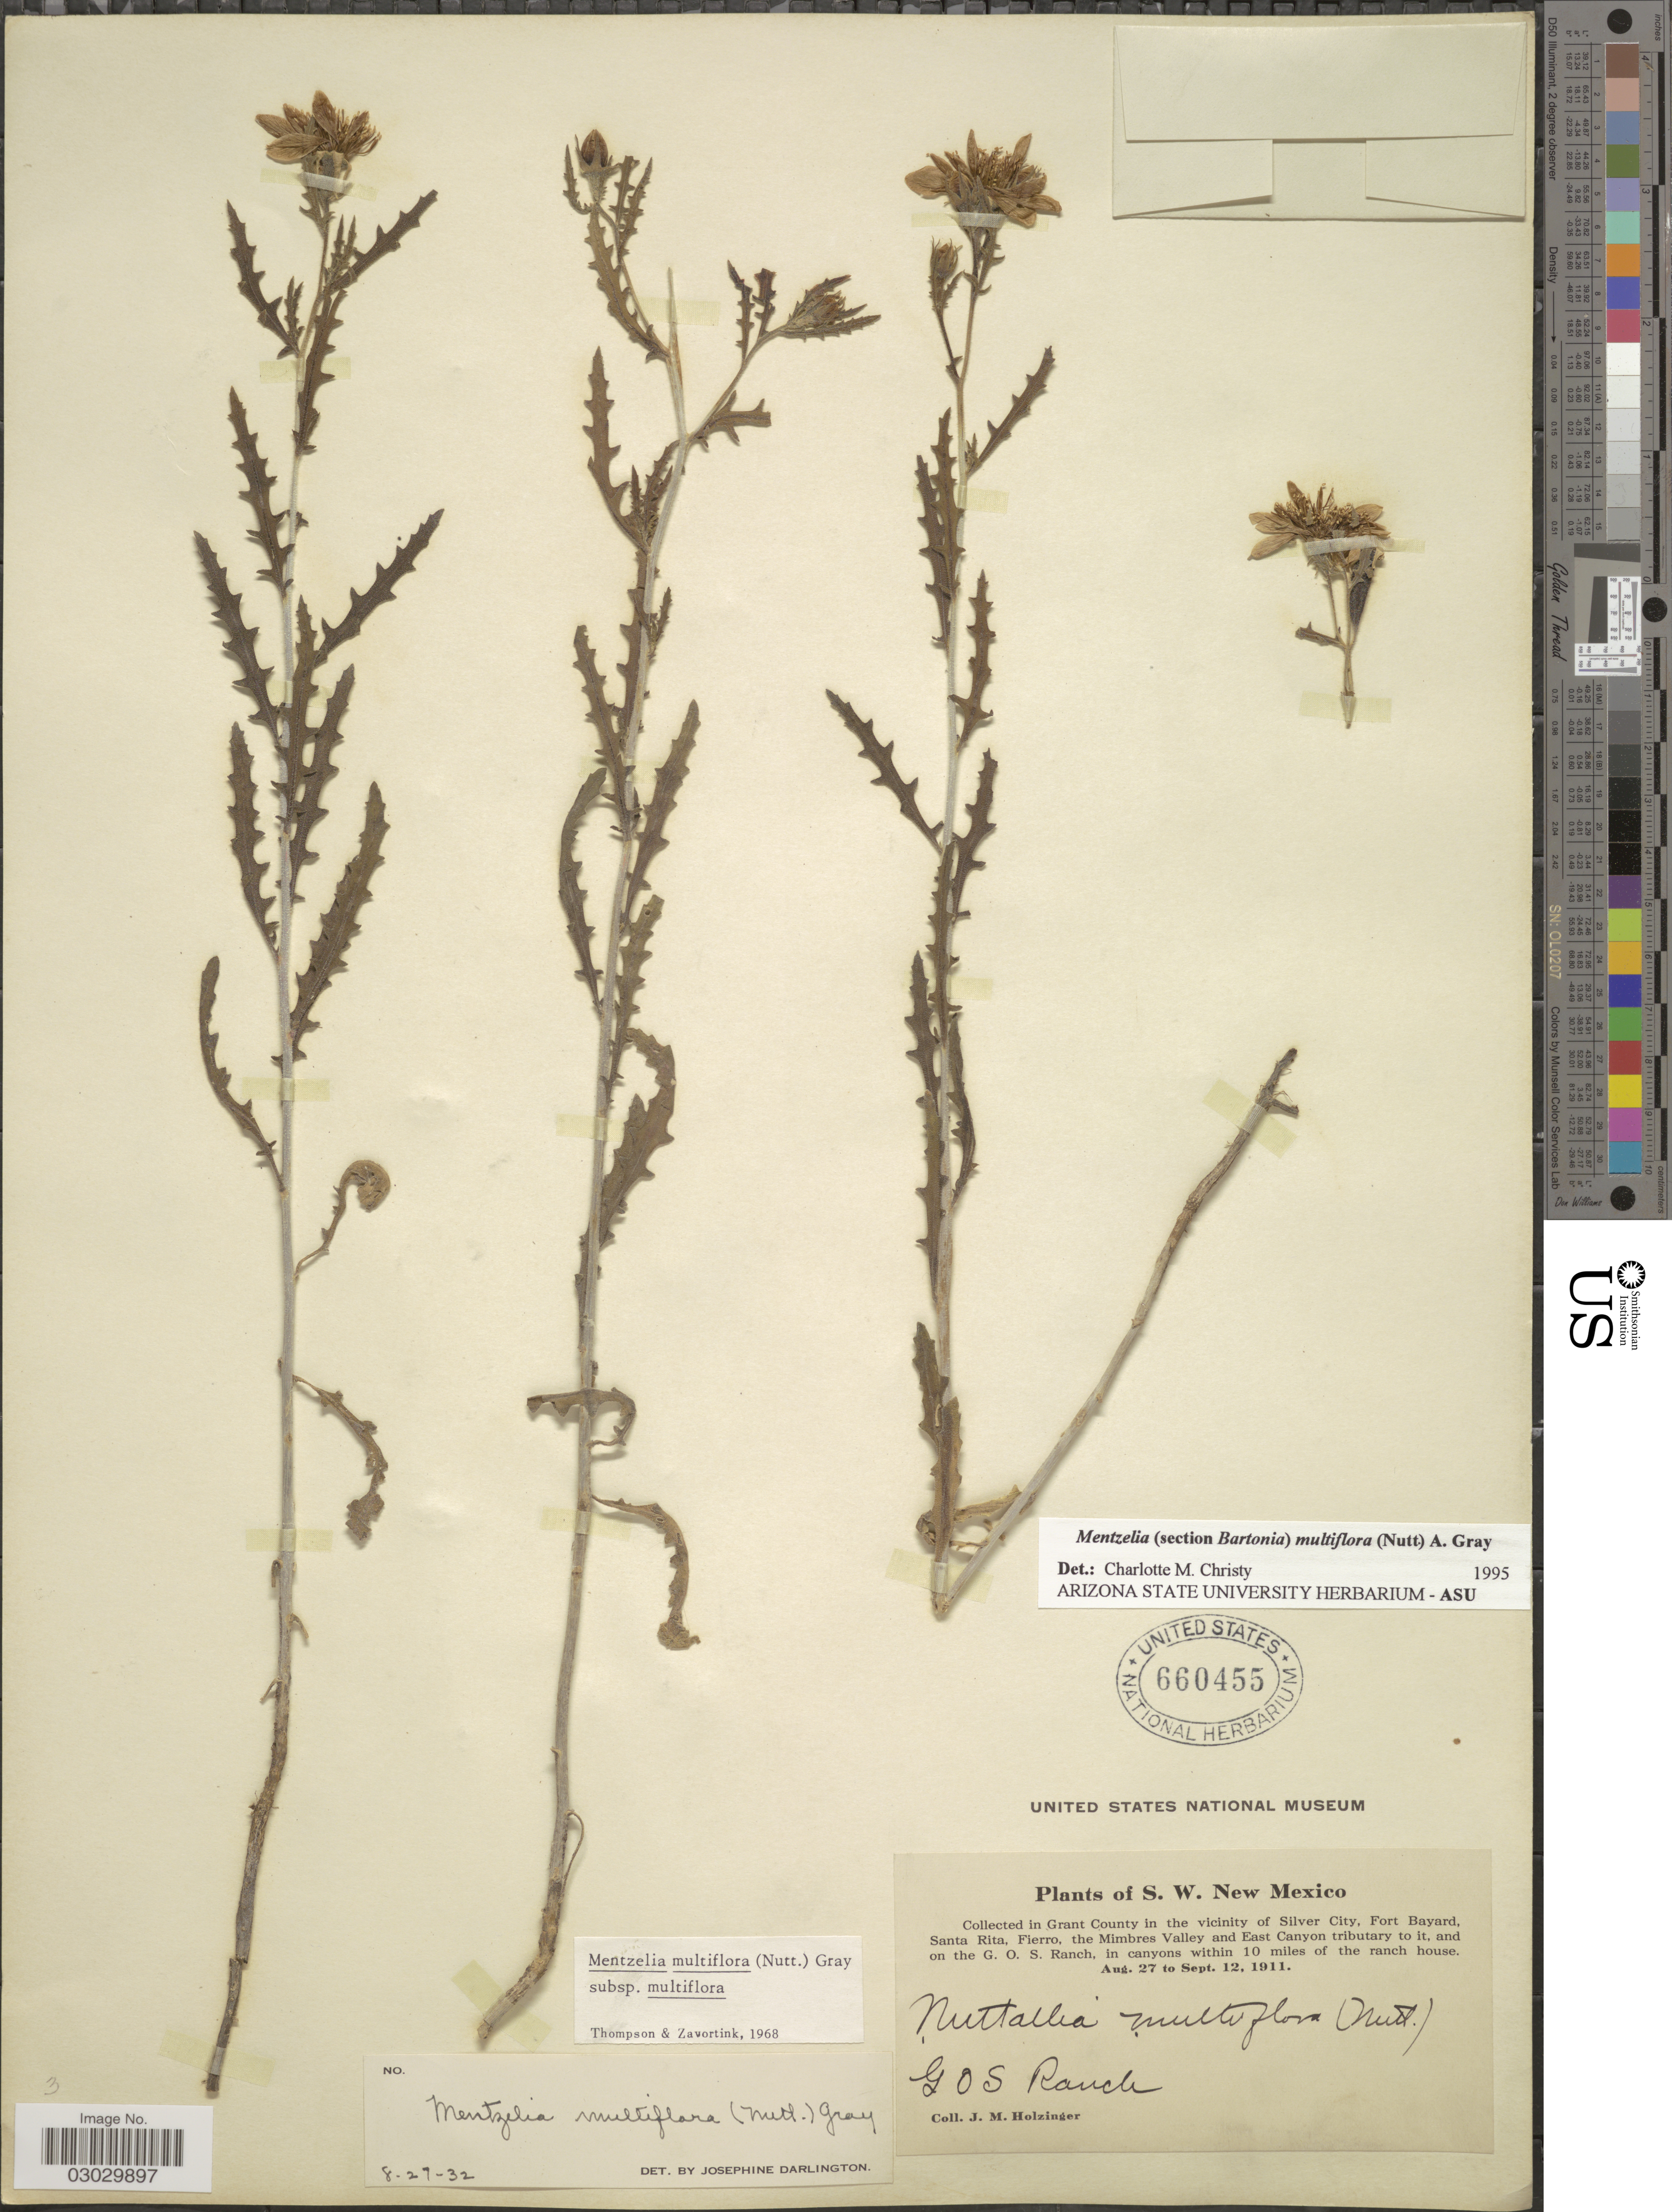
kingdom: Plantae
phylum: Tracheophyta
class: Magnoliopsida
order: Cornales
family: Loasaceae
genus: Mentzelia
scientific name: Mentzelia multiflora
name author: (Nutt.) A. Gray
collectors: J. M. Holzinger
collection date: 1911-08-27/1911-09-12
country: United States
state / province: New Mexico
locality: S.W. New Mexico. Collected in Grant County in the vicinity of Silver City, Fort Bayard, Santa Rita, Fierro, the Mimbres Valley and East Canyon tributary to it, and on the G.O.S. Ranch, in canyons within 10 miles of the ranch house.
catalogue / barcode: US 660455